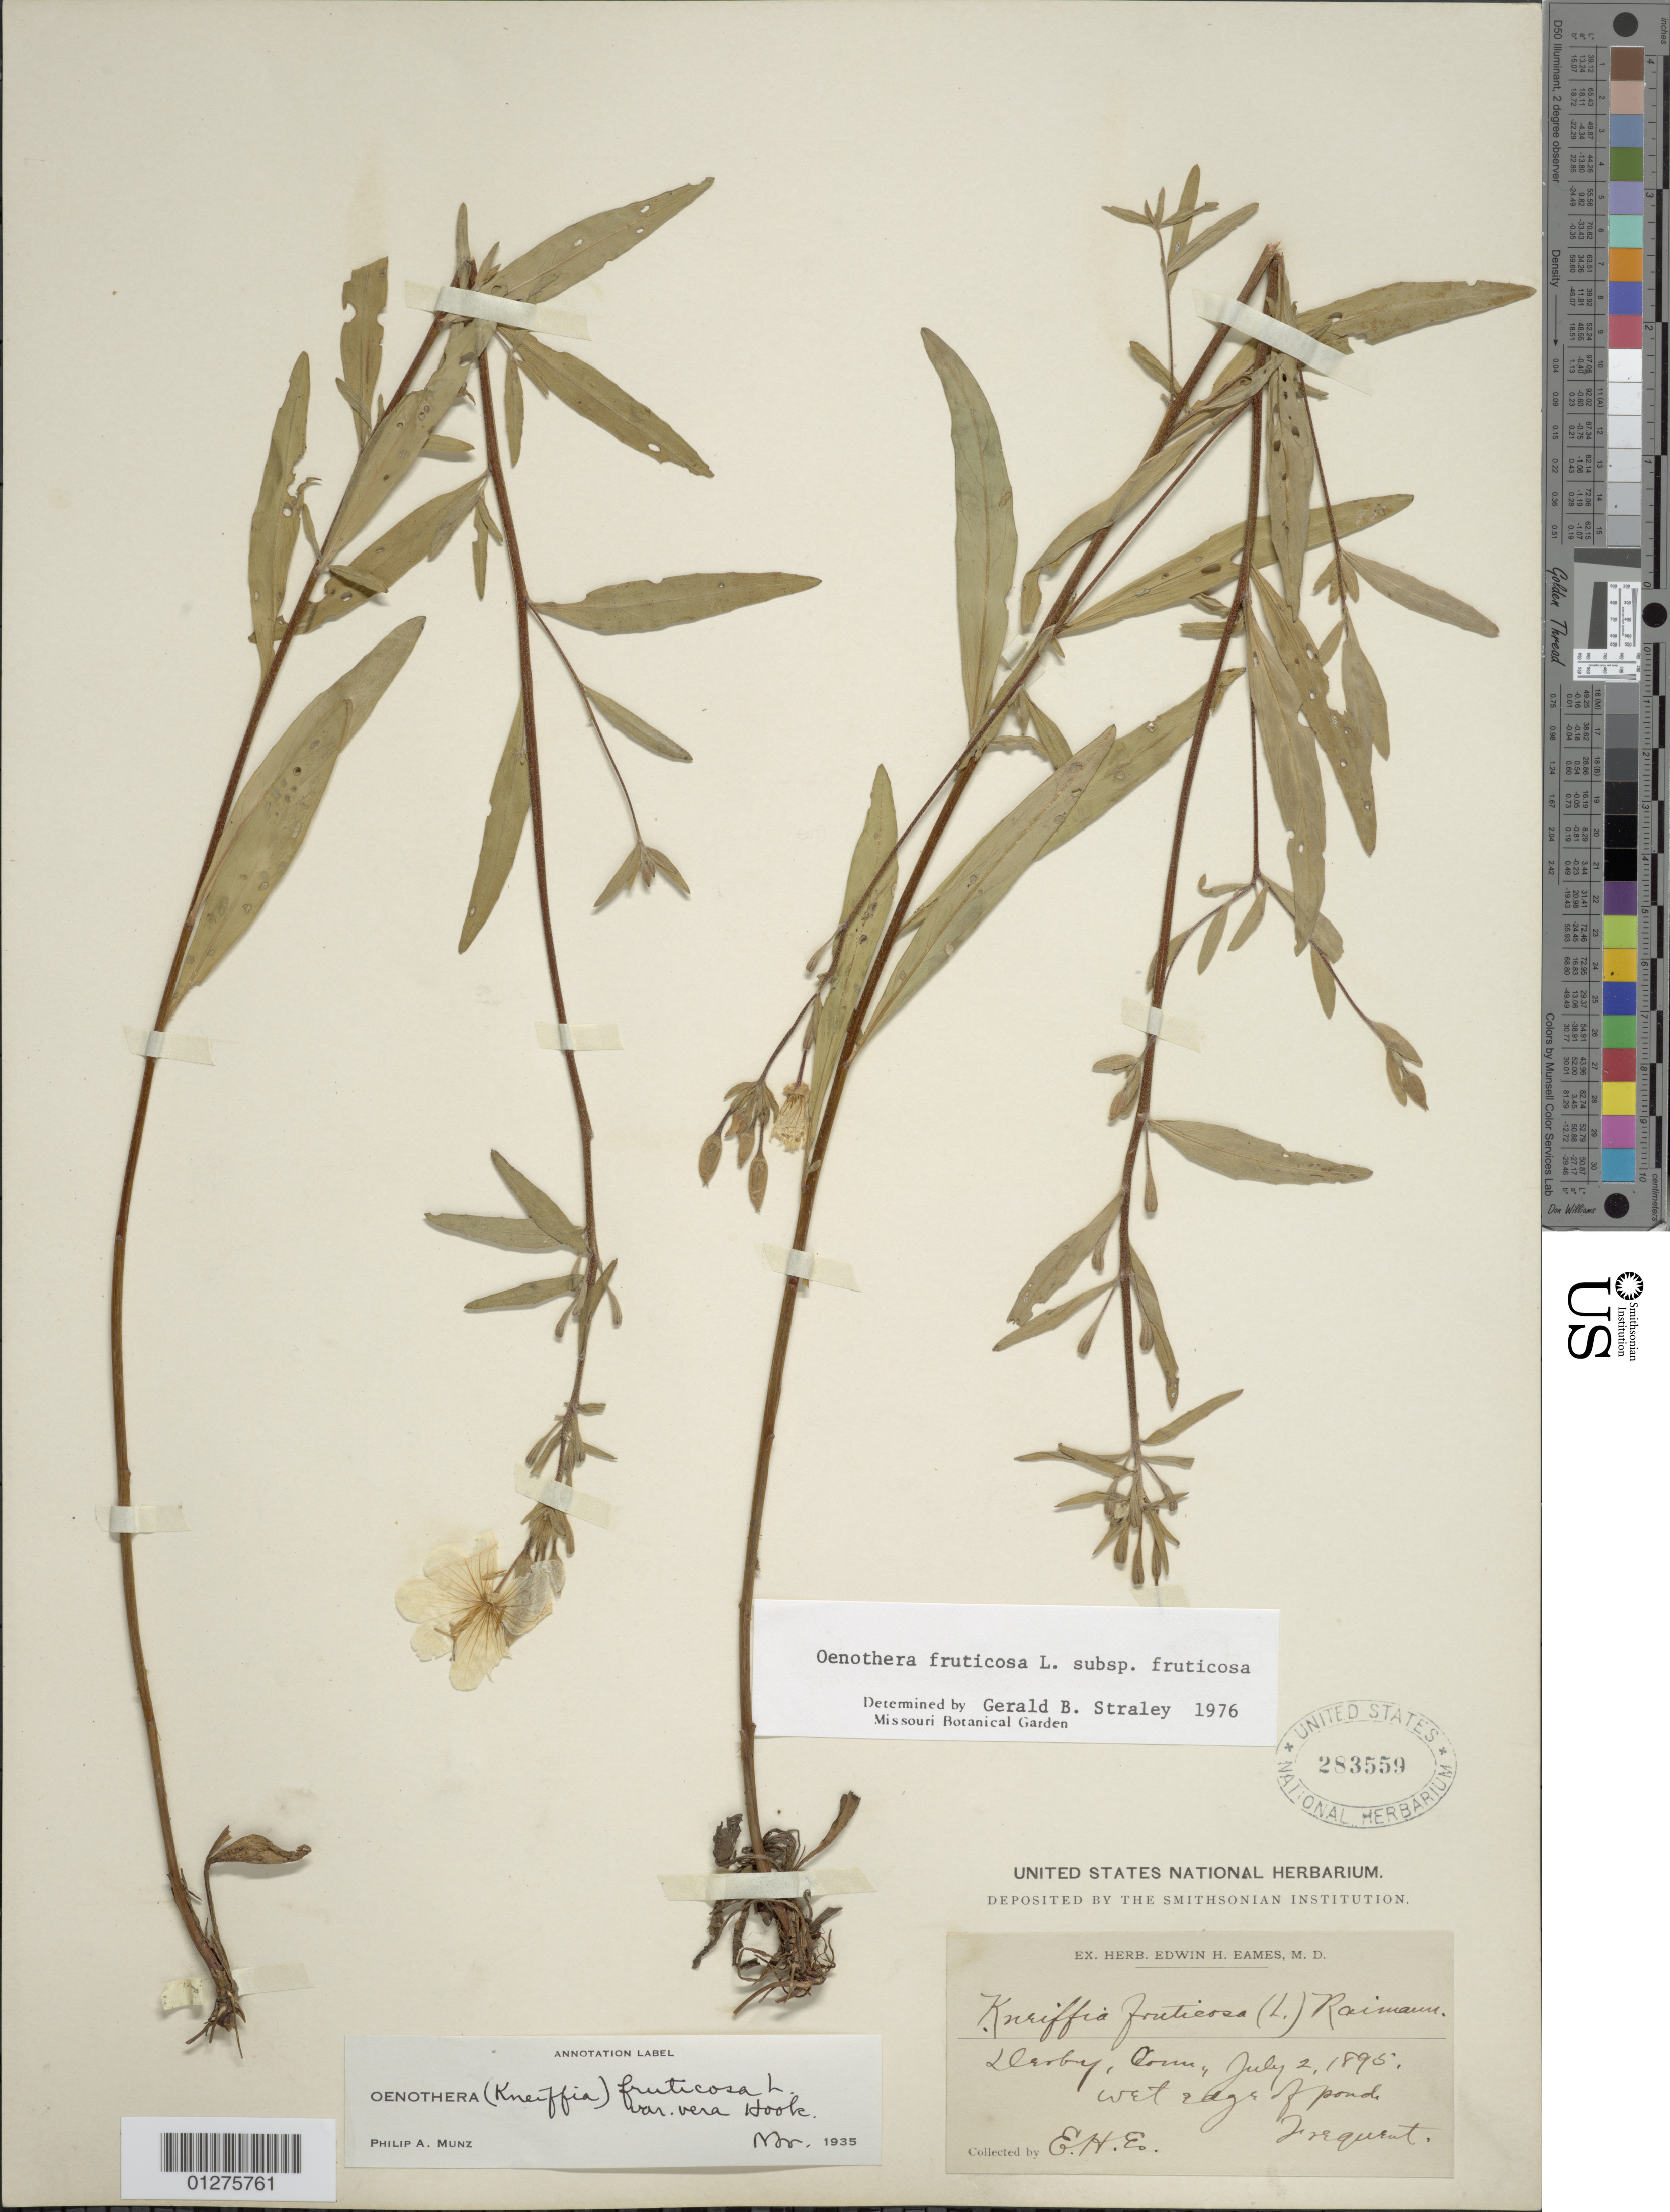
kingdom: Plantae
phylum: Tracheophyta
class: Magnoliopsida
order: Myrtales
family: Onagraceae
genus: Oenothera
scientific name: Oenothera fruticosa subsp. fruticosa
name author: L.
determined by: Straley, G. B.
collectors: E. H. Eames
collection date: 1895-07-02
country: United States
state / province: Connecticut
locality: Derby.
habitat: Wet edge of ponds.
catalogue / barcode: US 283559